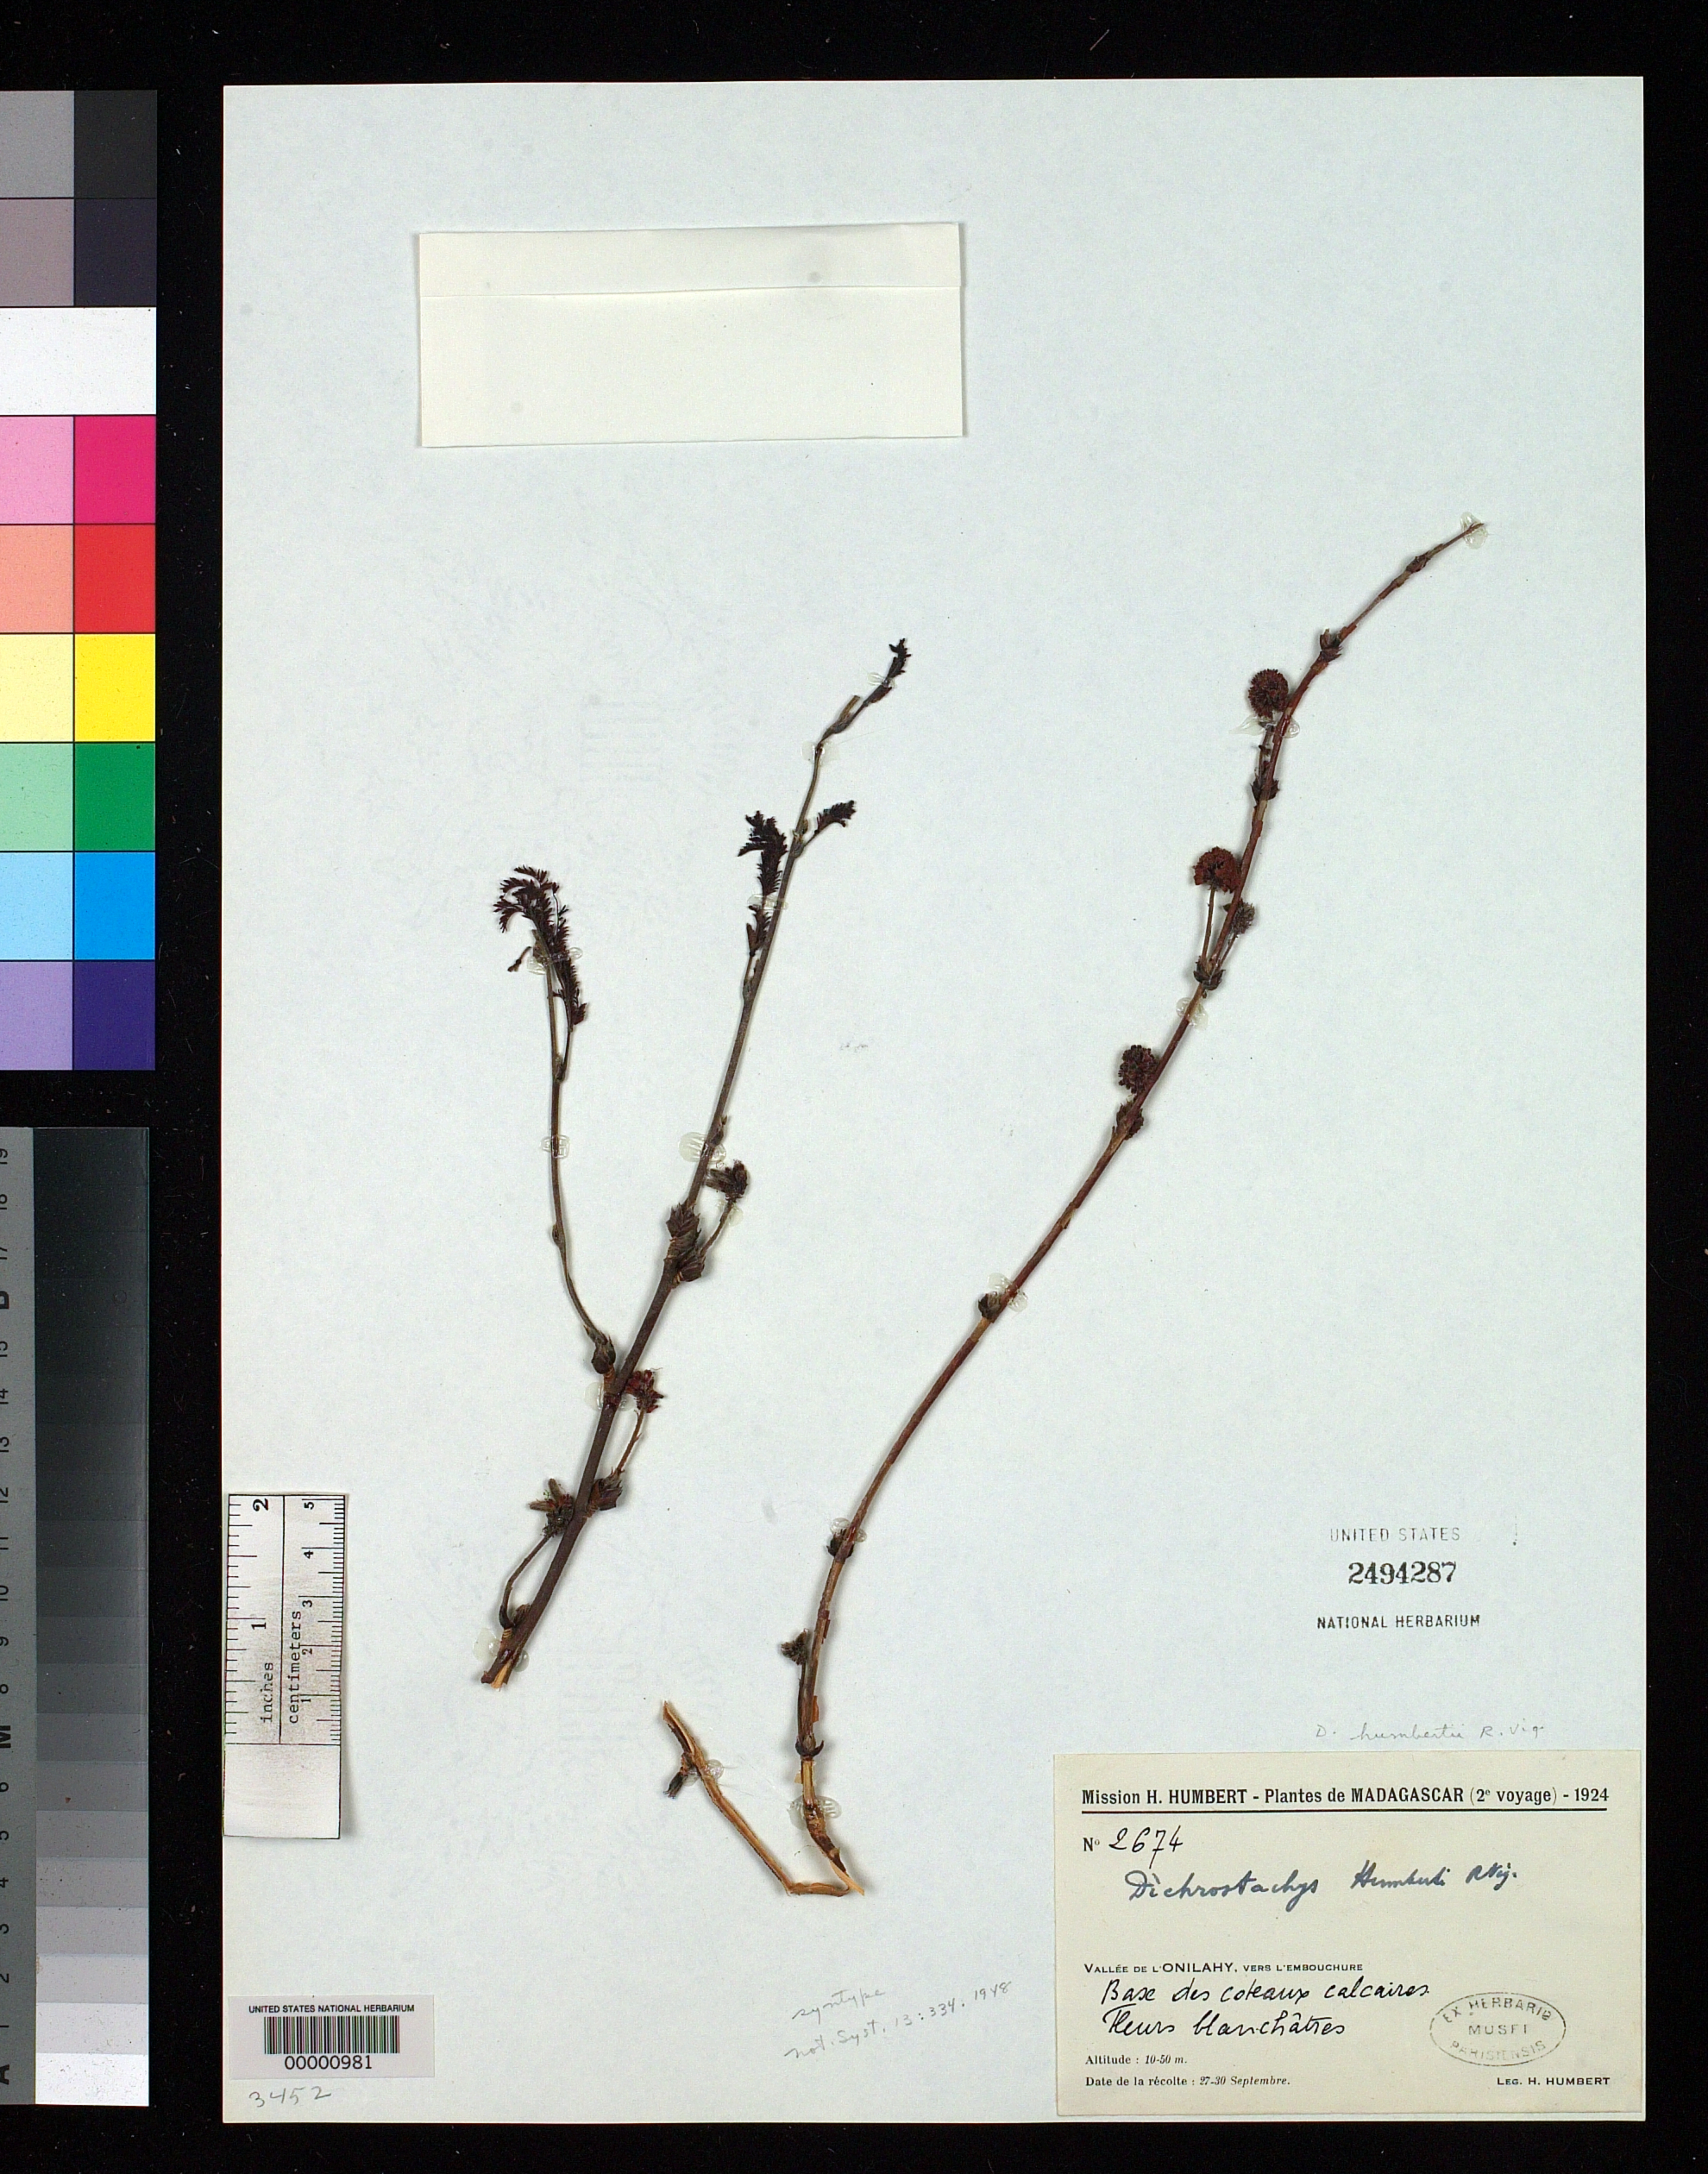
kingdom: Plantae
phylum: Tracheophyta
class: Magnoliopsida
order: Fabales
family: Fabaceae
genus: Dichrostachys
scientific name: Dichrostachys humbertii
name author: R. Vig.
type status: Syntype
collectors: H. Humbert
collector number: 2674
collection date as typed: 27 Sep 1924 to 30 Sep 1924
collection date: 1924-09-27/1924-09-30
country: Madagascar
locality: Onilahy valley.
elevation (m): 10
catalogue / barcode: US 2494287